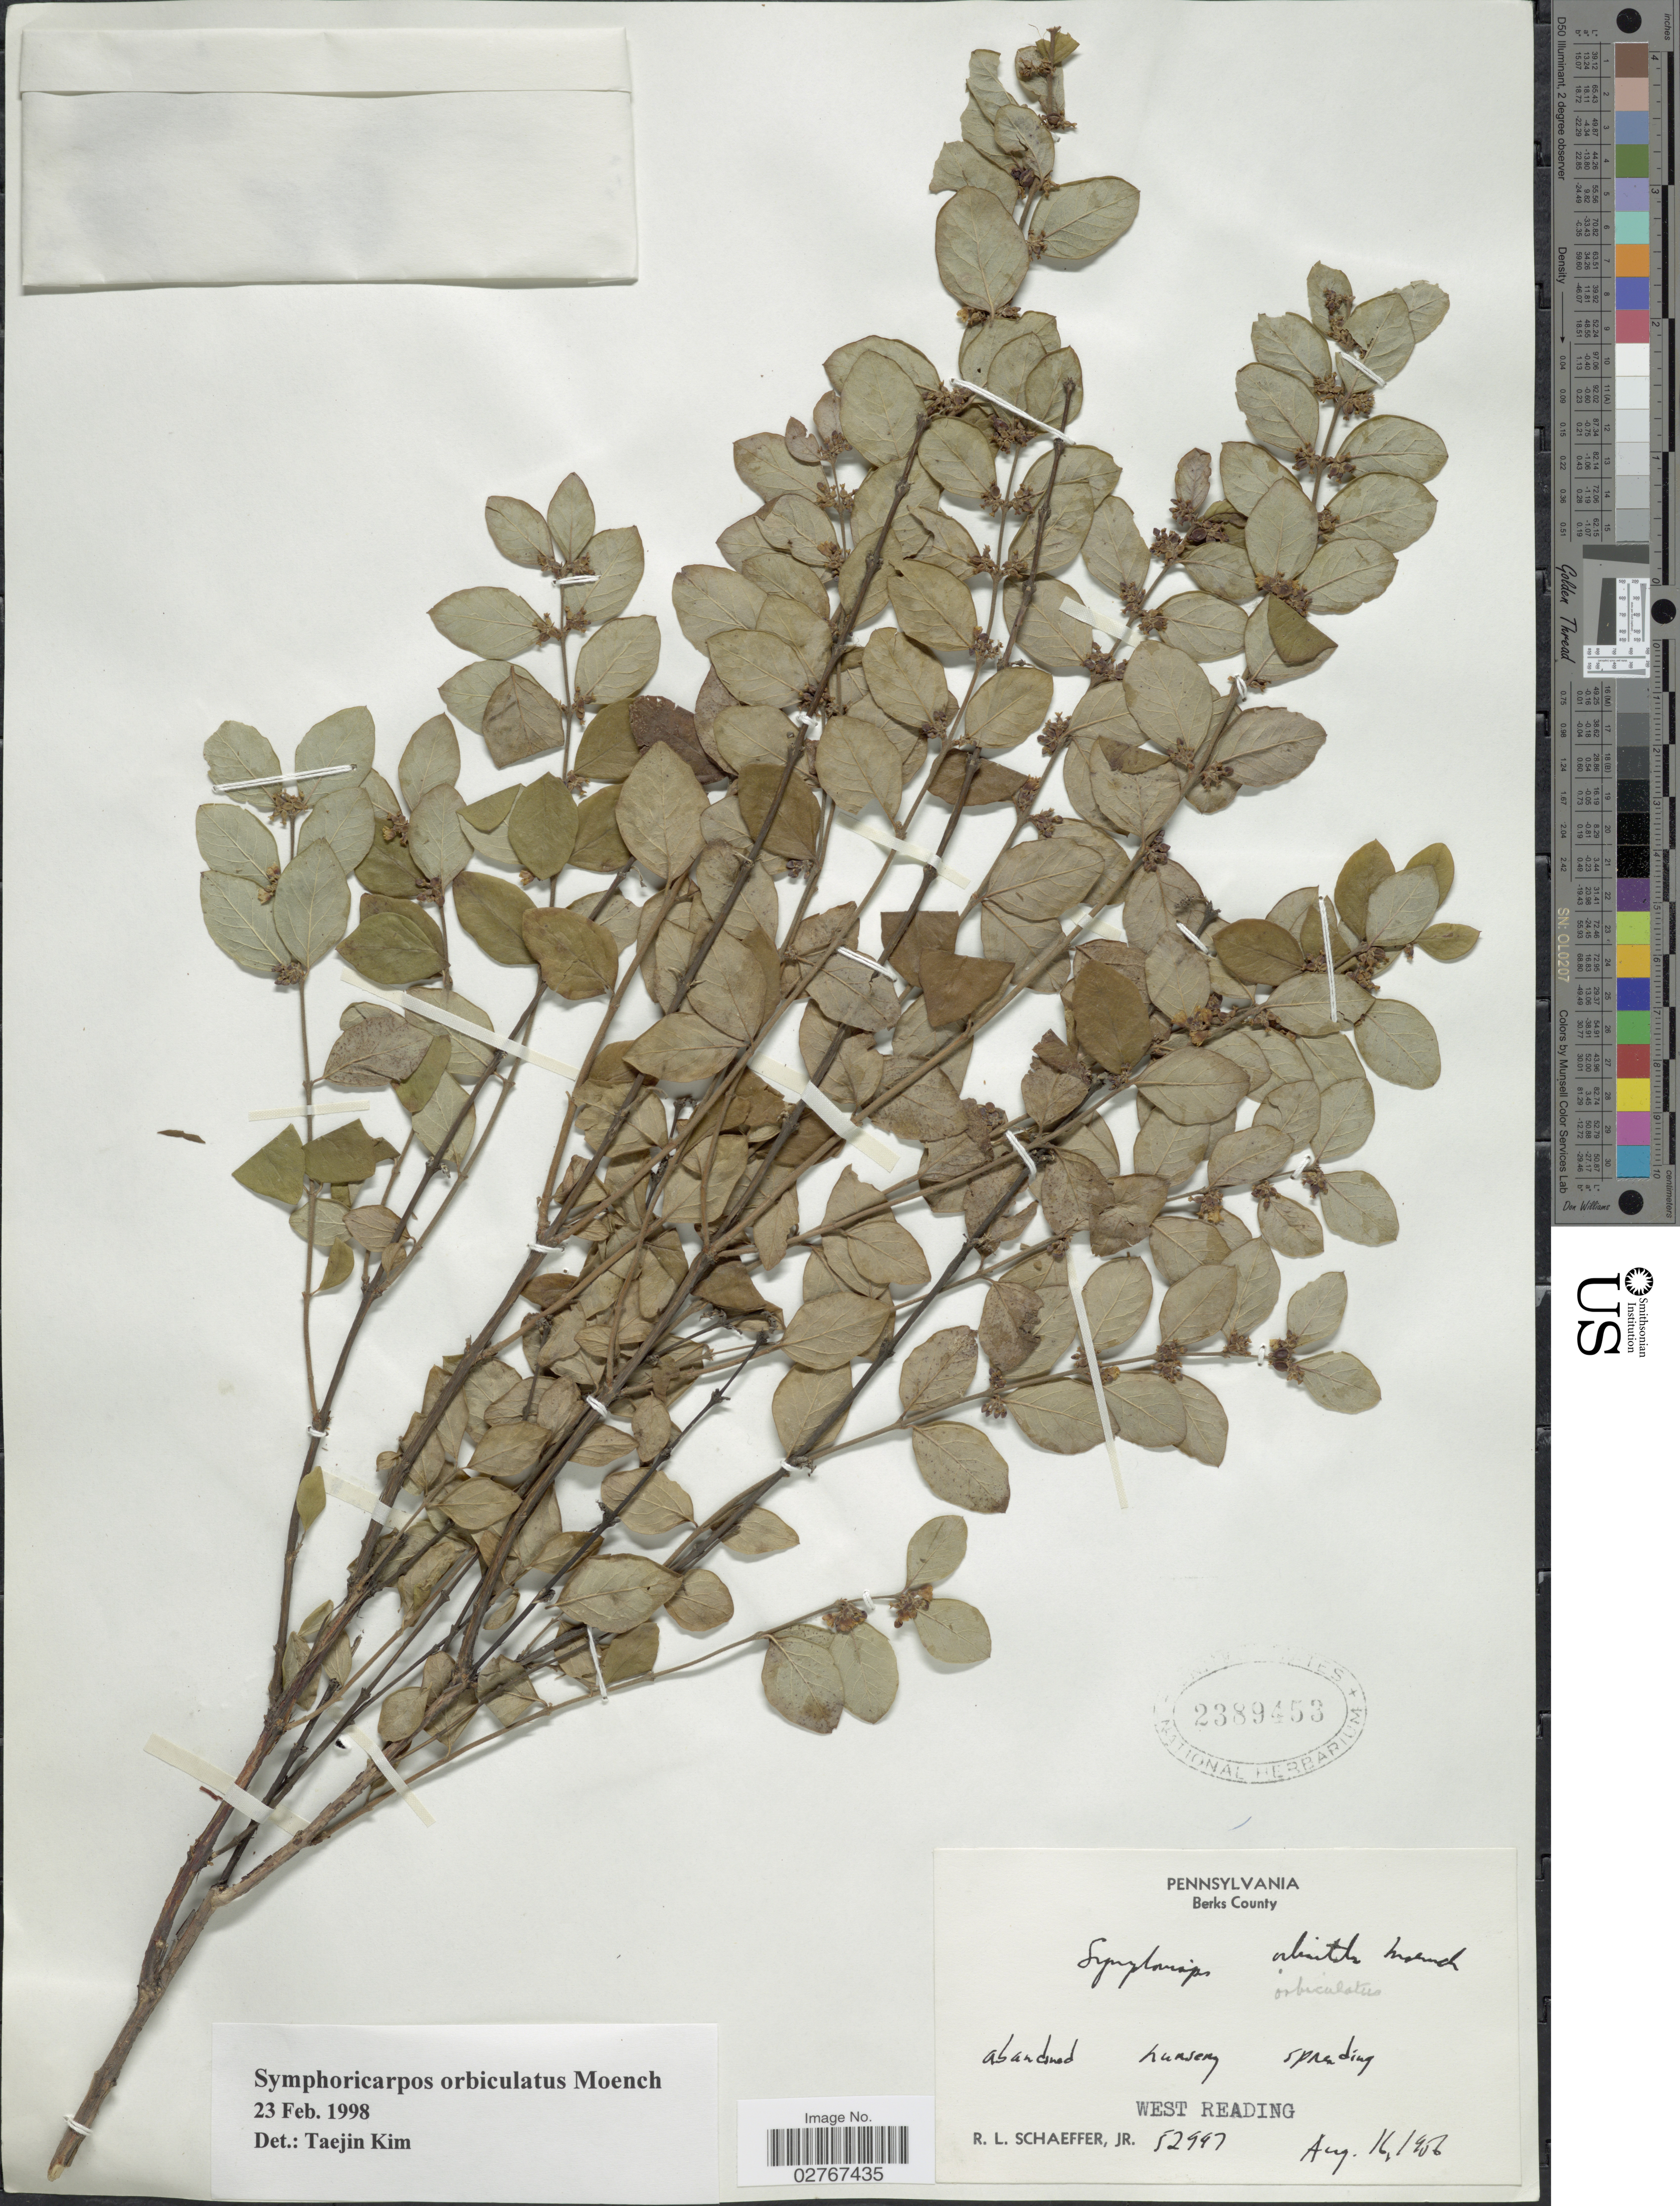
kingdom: Plantae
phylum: Tracheophyta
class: Magnoliopsida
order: Dipsacales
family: Caprifoliaceae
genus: Symphoricarpos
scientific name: Symphoricarpos orbiculatus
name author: Moench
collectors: R. L. Schaeffer Jr.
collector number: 52997*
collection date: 1956-08-16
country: United States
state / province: Pennsylvania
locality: Berks County, West Reading.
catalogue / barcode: US 2389453